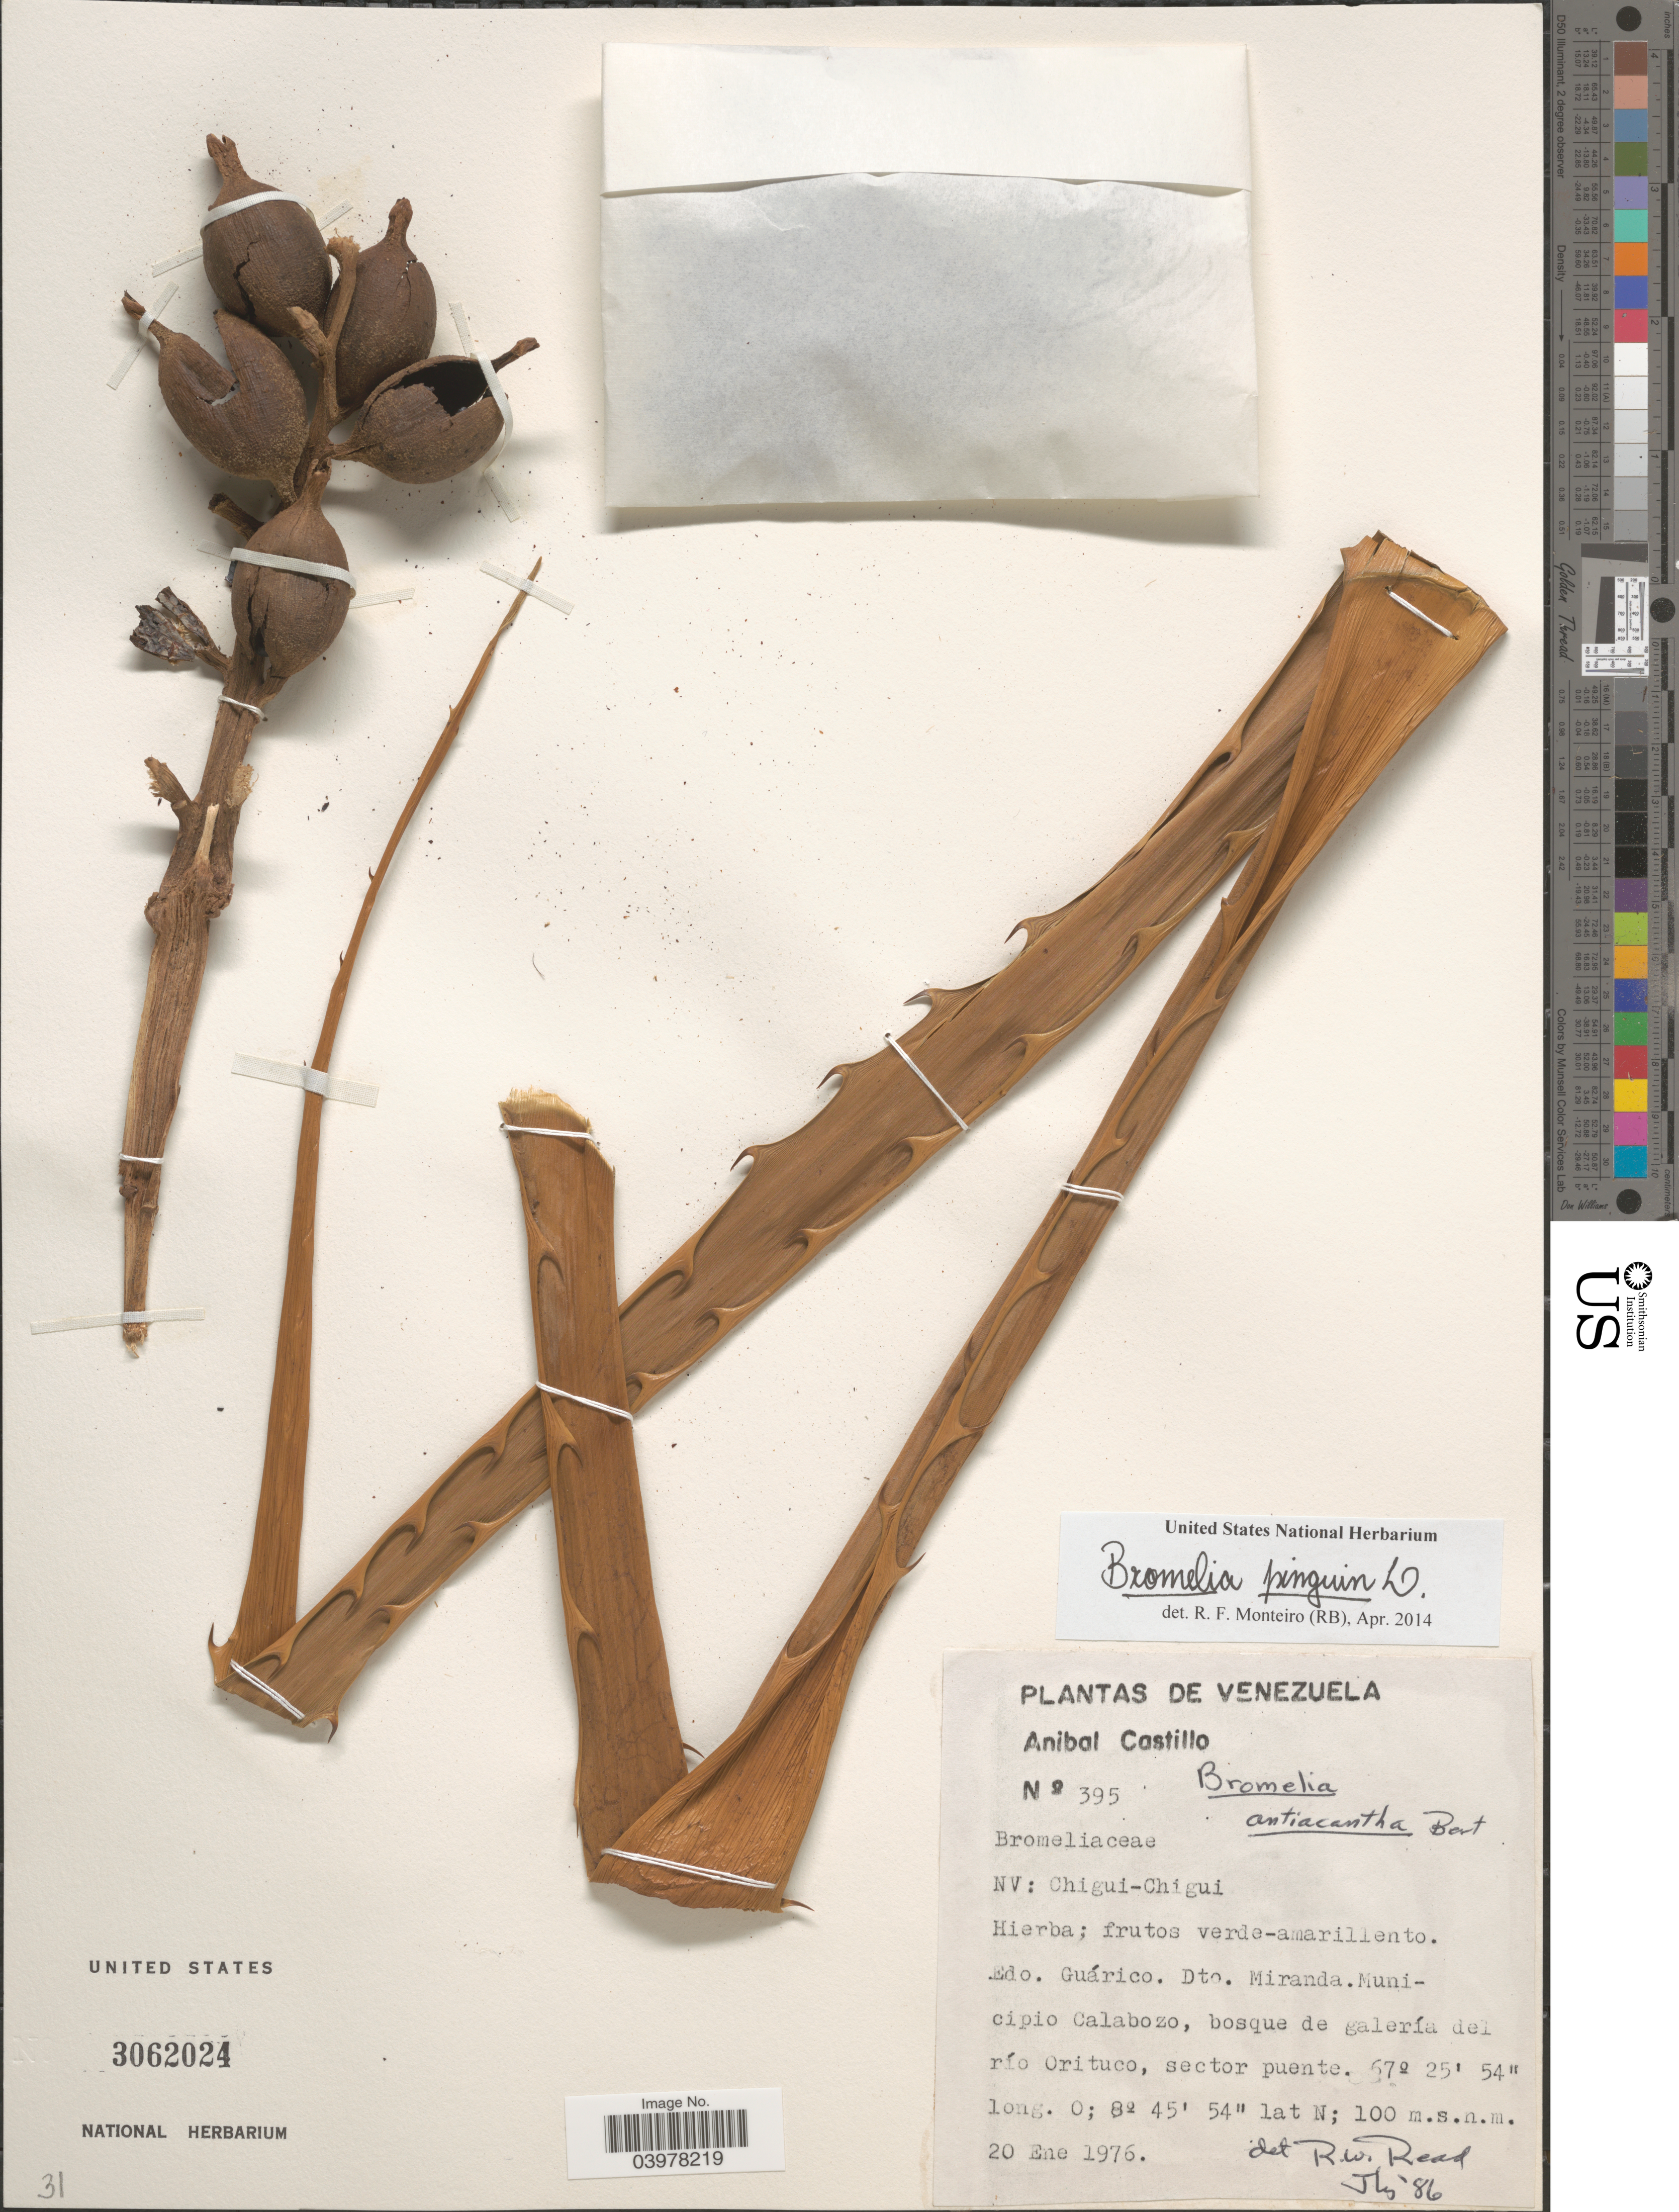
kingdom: Plantae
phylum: Tracheophyta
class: Liliopsida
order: Poales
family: Bromeliaceae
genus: Bromelia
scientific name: Bromelia pinguin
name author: L.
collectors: A. Castillo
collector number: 395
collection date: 1976-01-20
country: Venezuela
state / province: Guarico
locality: Dto. Miranda. Municipio Calabozo, bosque de galería del río Orituco.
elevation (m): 100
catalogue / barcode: US 3062024